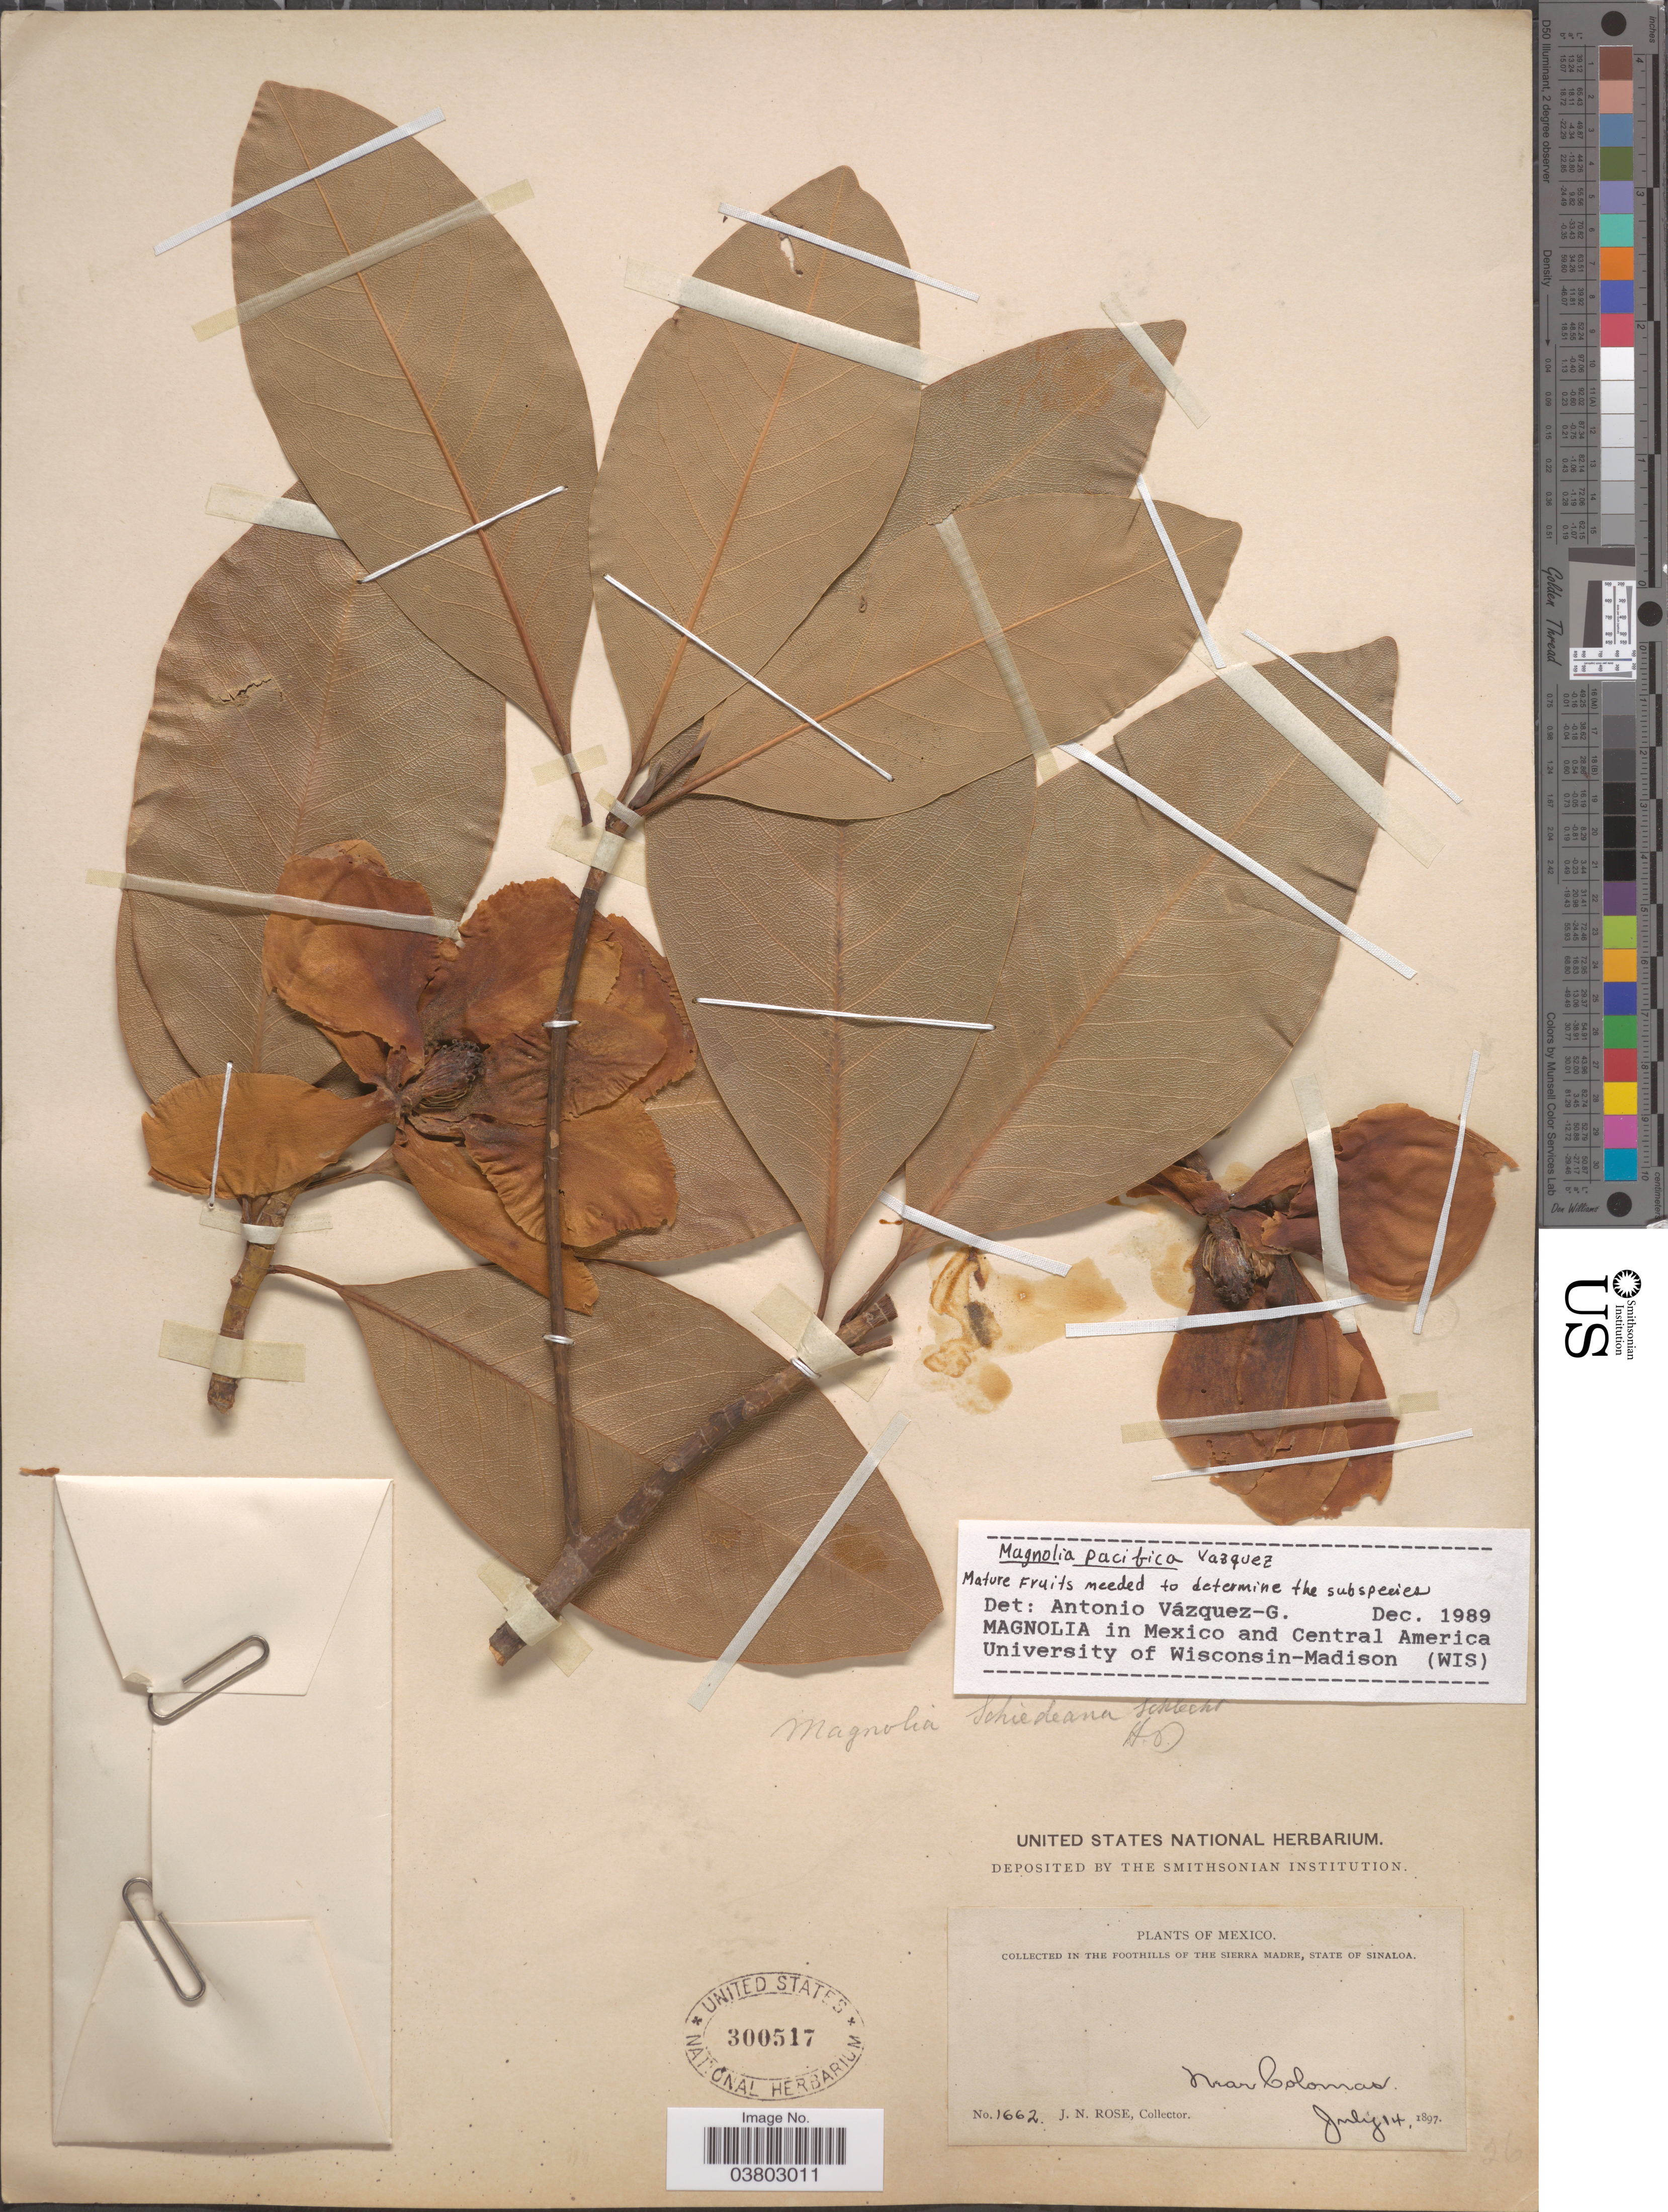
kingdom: Plantae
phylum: Tracheophyta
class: Magnoliopsida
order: Magnoliales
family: Magnoliaceae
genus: Magnolia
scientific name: Magnolia pacifica subsp. pacifica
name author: A. Vázquez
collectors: J. N. Rose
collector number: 1662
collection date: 1897-07-14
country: Mexico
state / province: Sinaloa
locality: In the foothills of the Sierra Madre. Near Colomas.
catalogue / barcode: US 300517